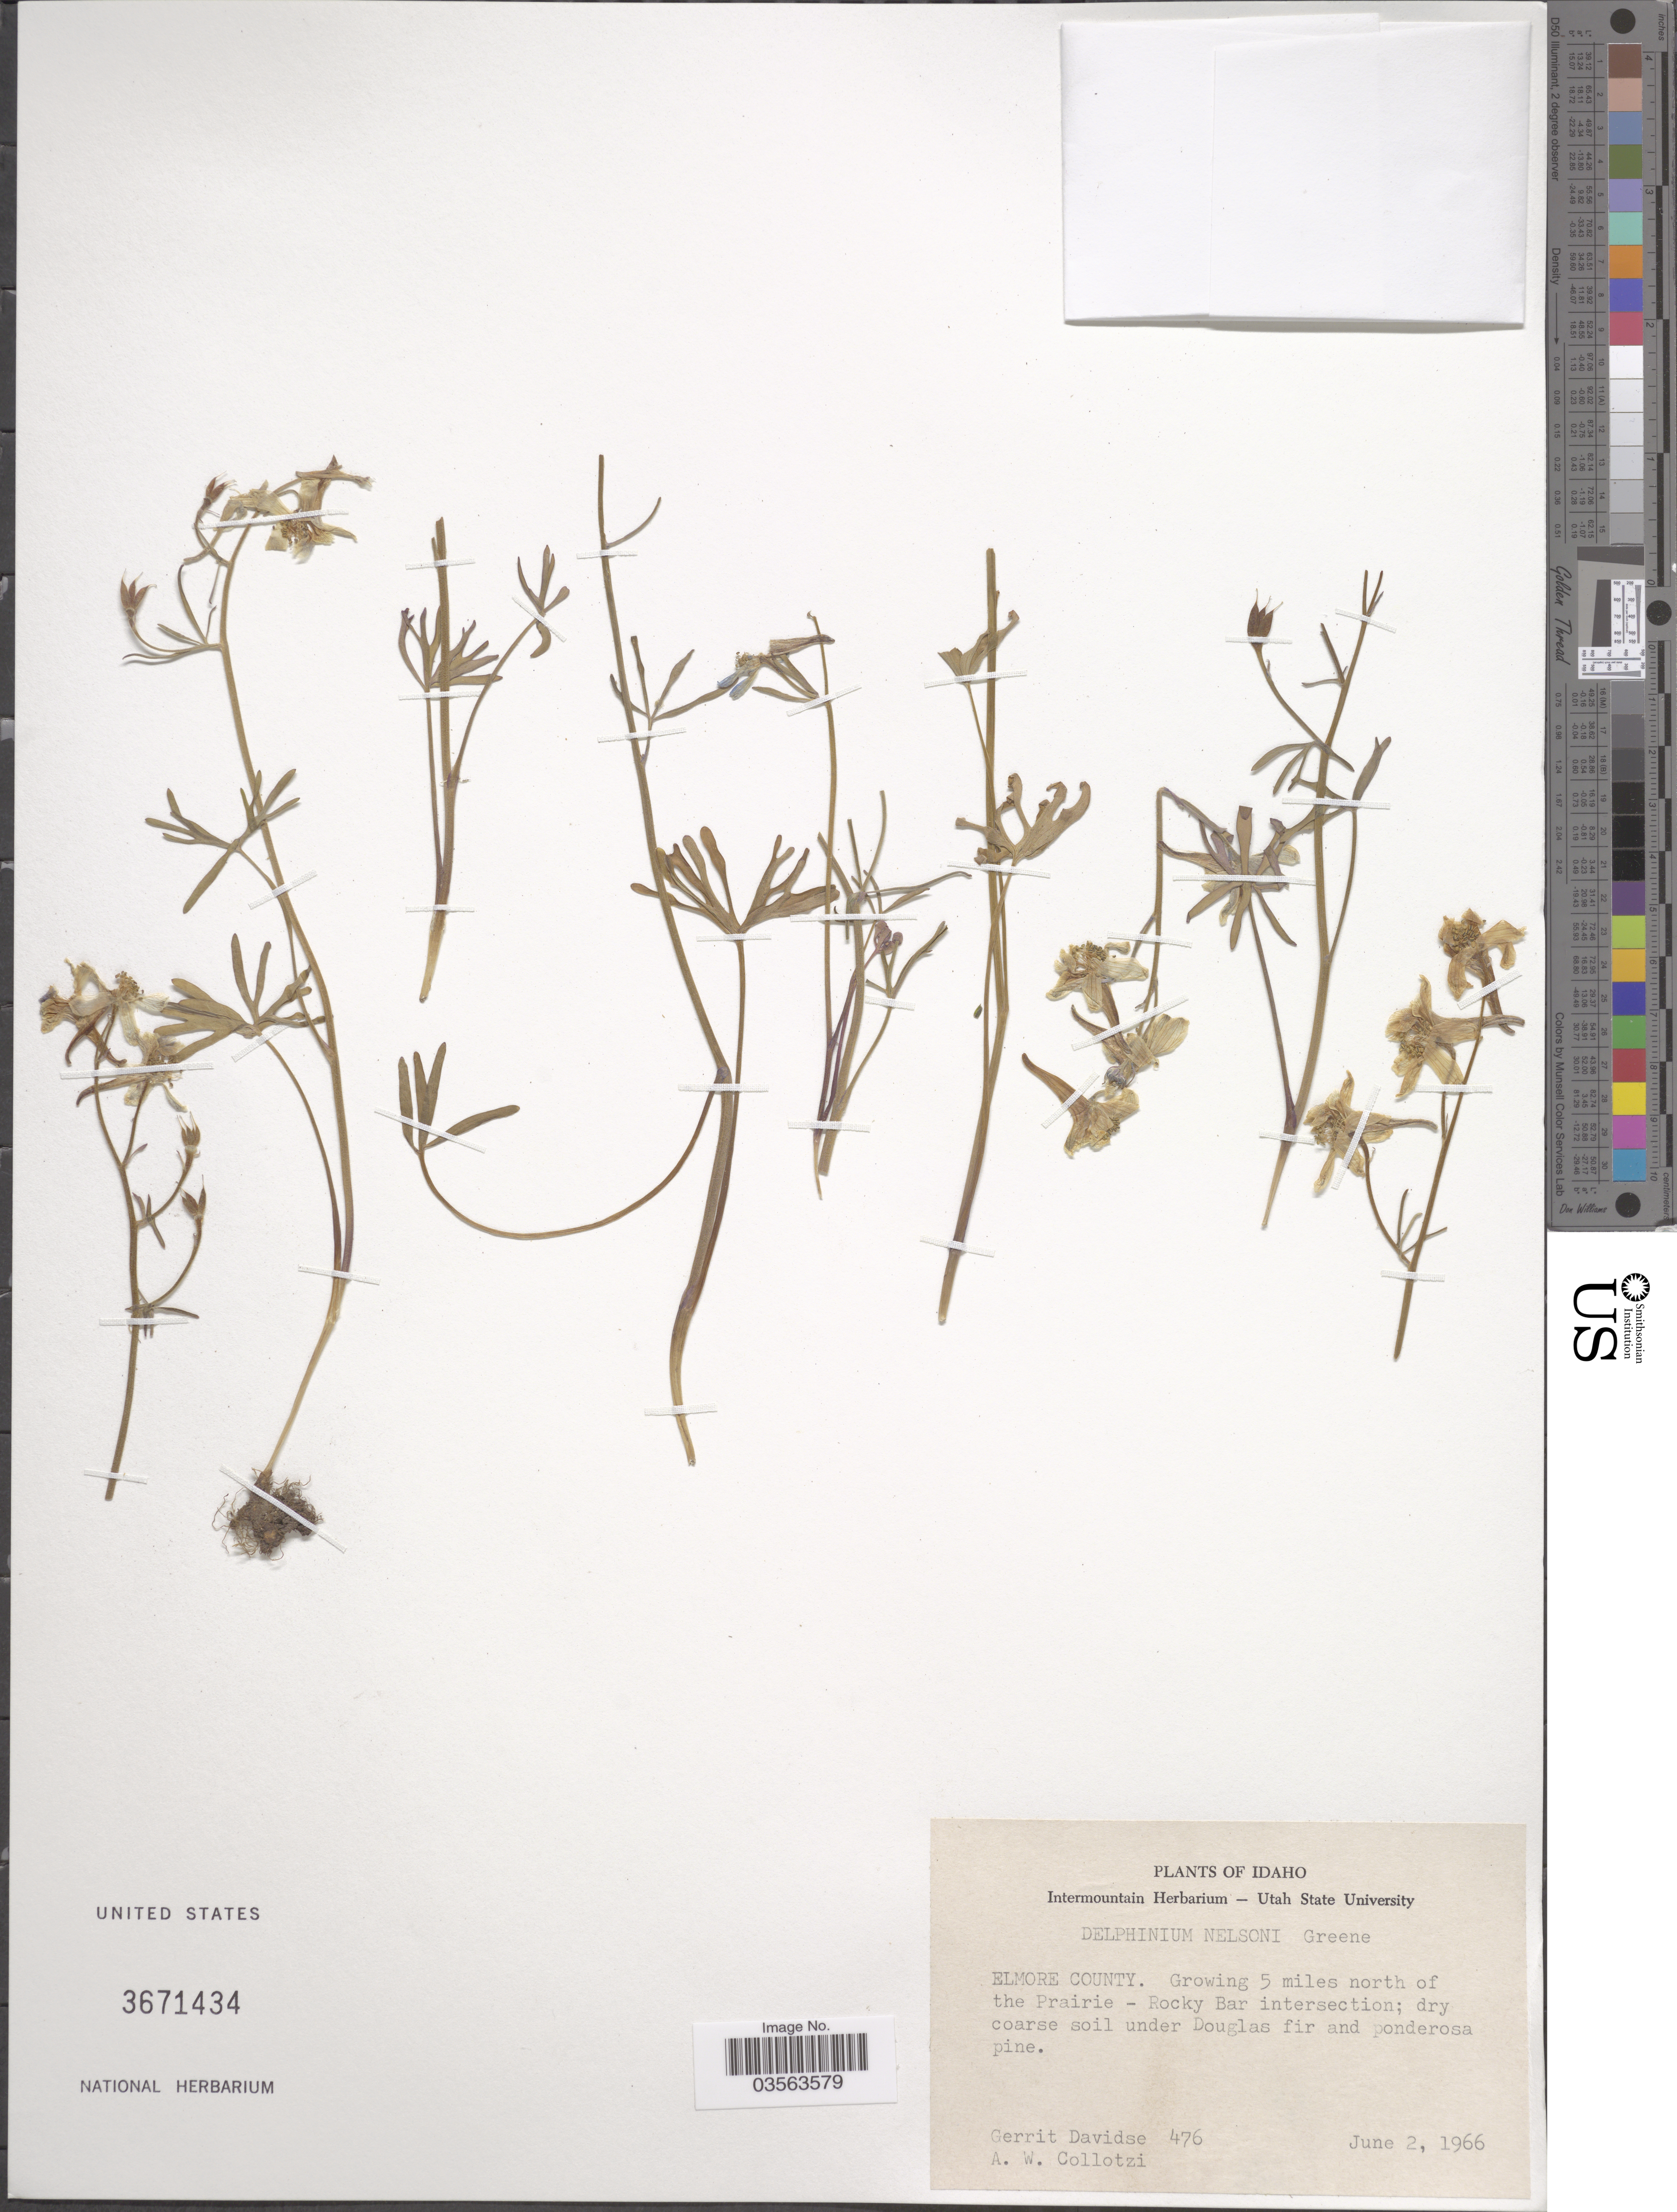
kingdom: Plantae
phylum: Tracheophyta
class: Magnoliopsida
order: Ranunculales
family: Ranunculaceae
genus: Delphinium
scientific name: Delphinium nelsonii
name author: Greene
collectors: G. Davidse & A. W. Collotzi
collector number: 476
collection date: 1966-06-02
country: United States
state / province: Idaho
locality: Elmore County. Growing 5 miles north of the Prairie.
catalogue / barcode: US 3671434